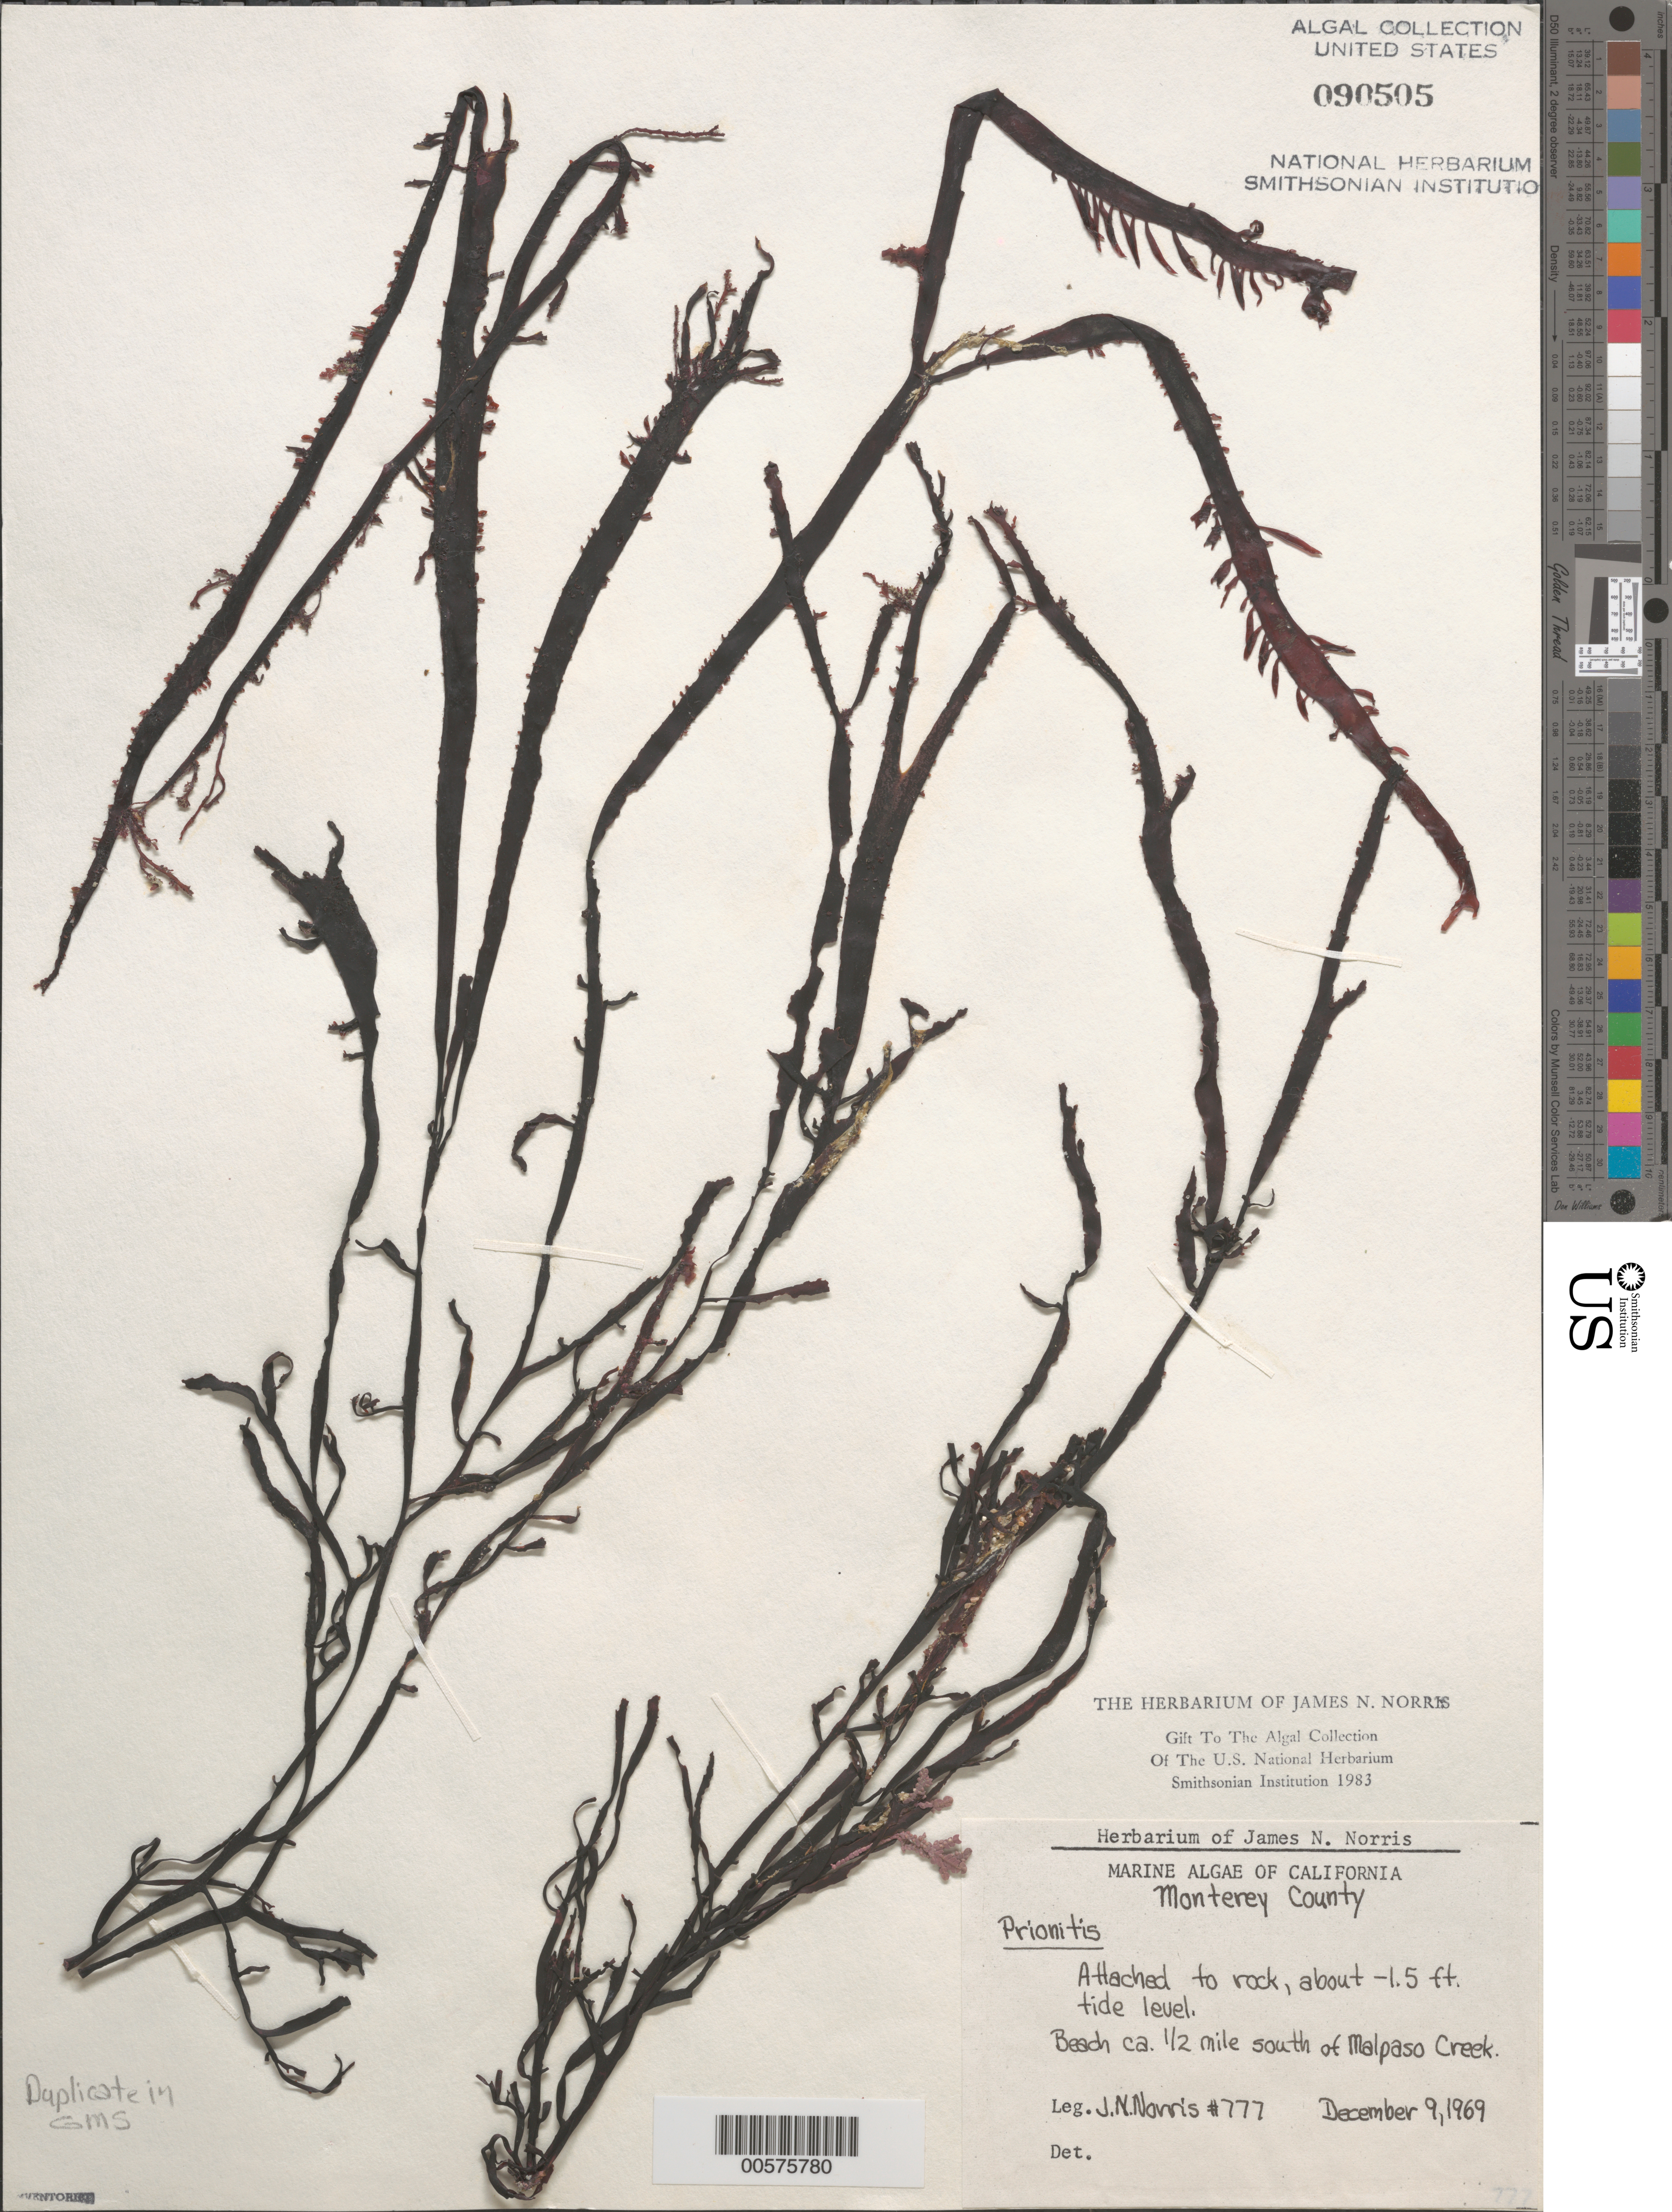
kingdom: Plantae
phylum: Rhodophyta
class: Florideophyceae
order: Cryptonemiales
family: Cryptonemiaceae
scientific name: Prionitis sp.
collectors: J. N. Norris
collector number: JN-777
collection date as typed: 09 Dec 1969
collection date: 1969-12-09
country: United States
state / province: California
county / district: Monterey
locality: Beach ca. 0.5 mile south of Malpaso Creek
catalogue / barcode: US 90505